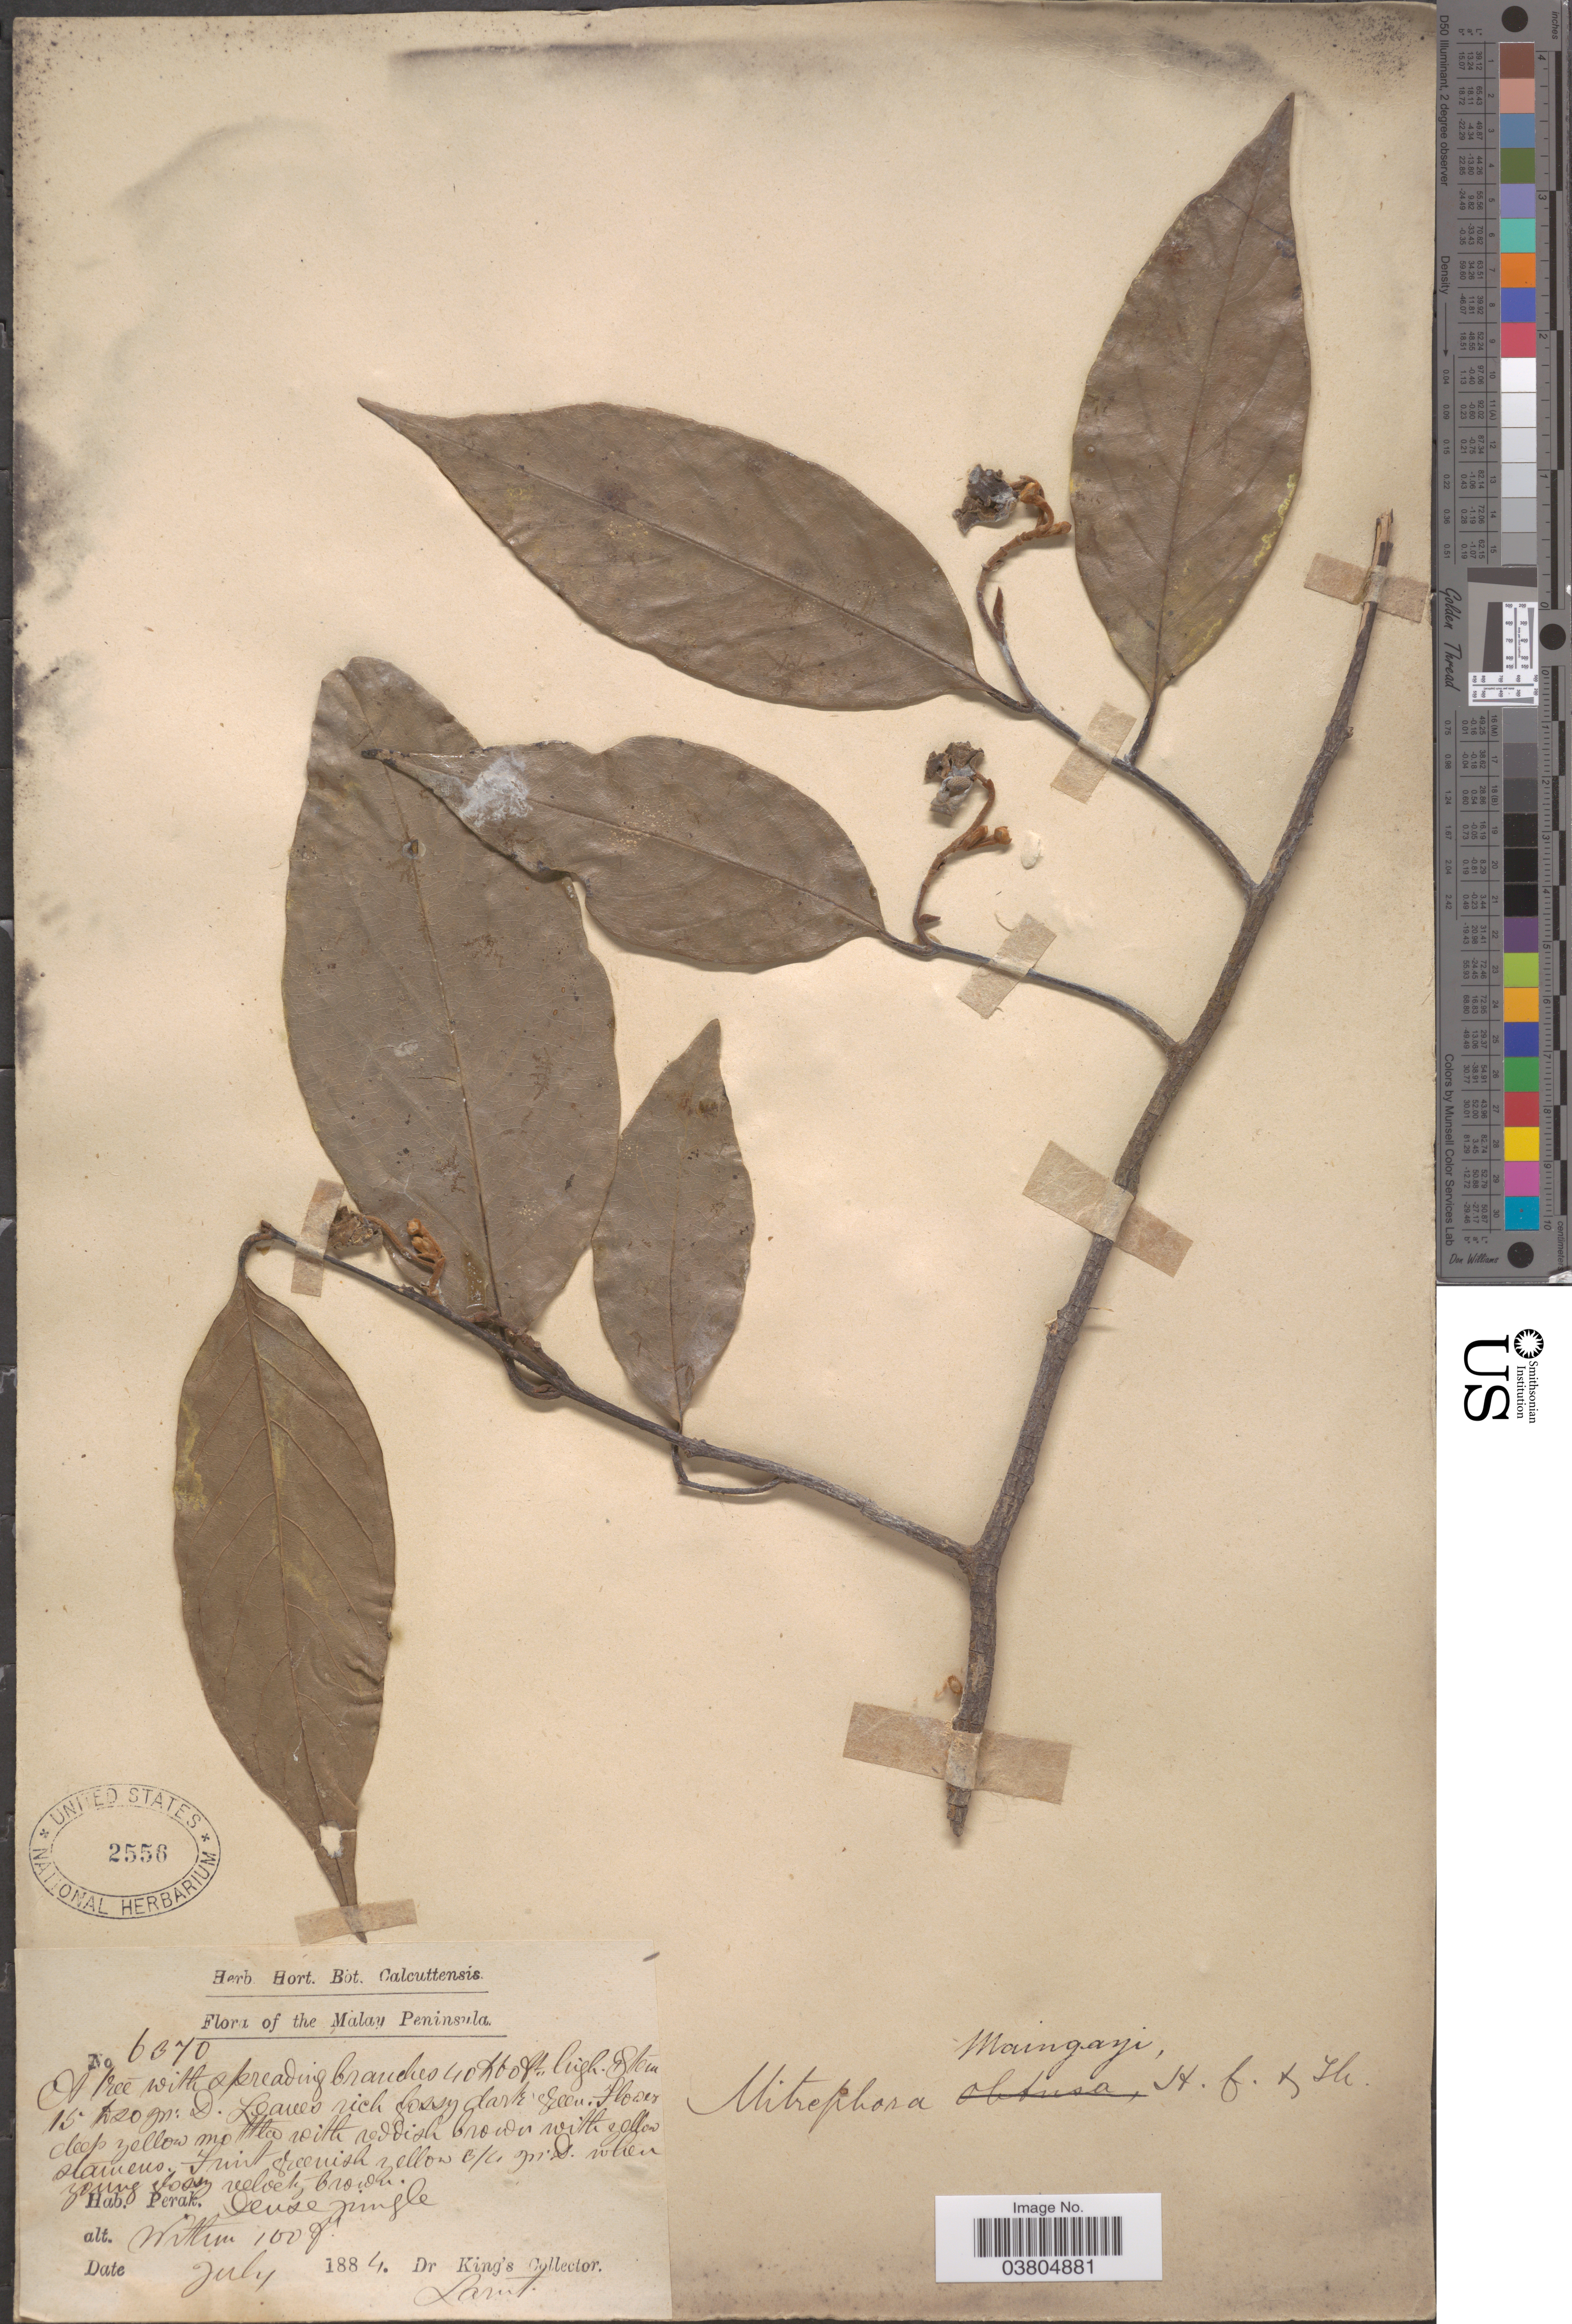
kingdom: Plantae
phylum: Tracheophyta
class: Magnoliopsida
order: Magnoliales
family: Annonaceae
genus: Mitrephora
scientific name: Mitrephora teysmannii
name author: Scheff.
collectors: Dr. King's collector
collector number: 6370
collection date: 1884-07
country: Malaysia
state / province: Perak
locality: The Malay Peninsula.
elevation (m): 30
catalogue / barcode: US 2556